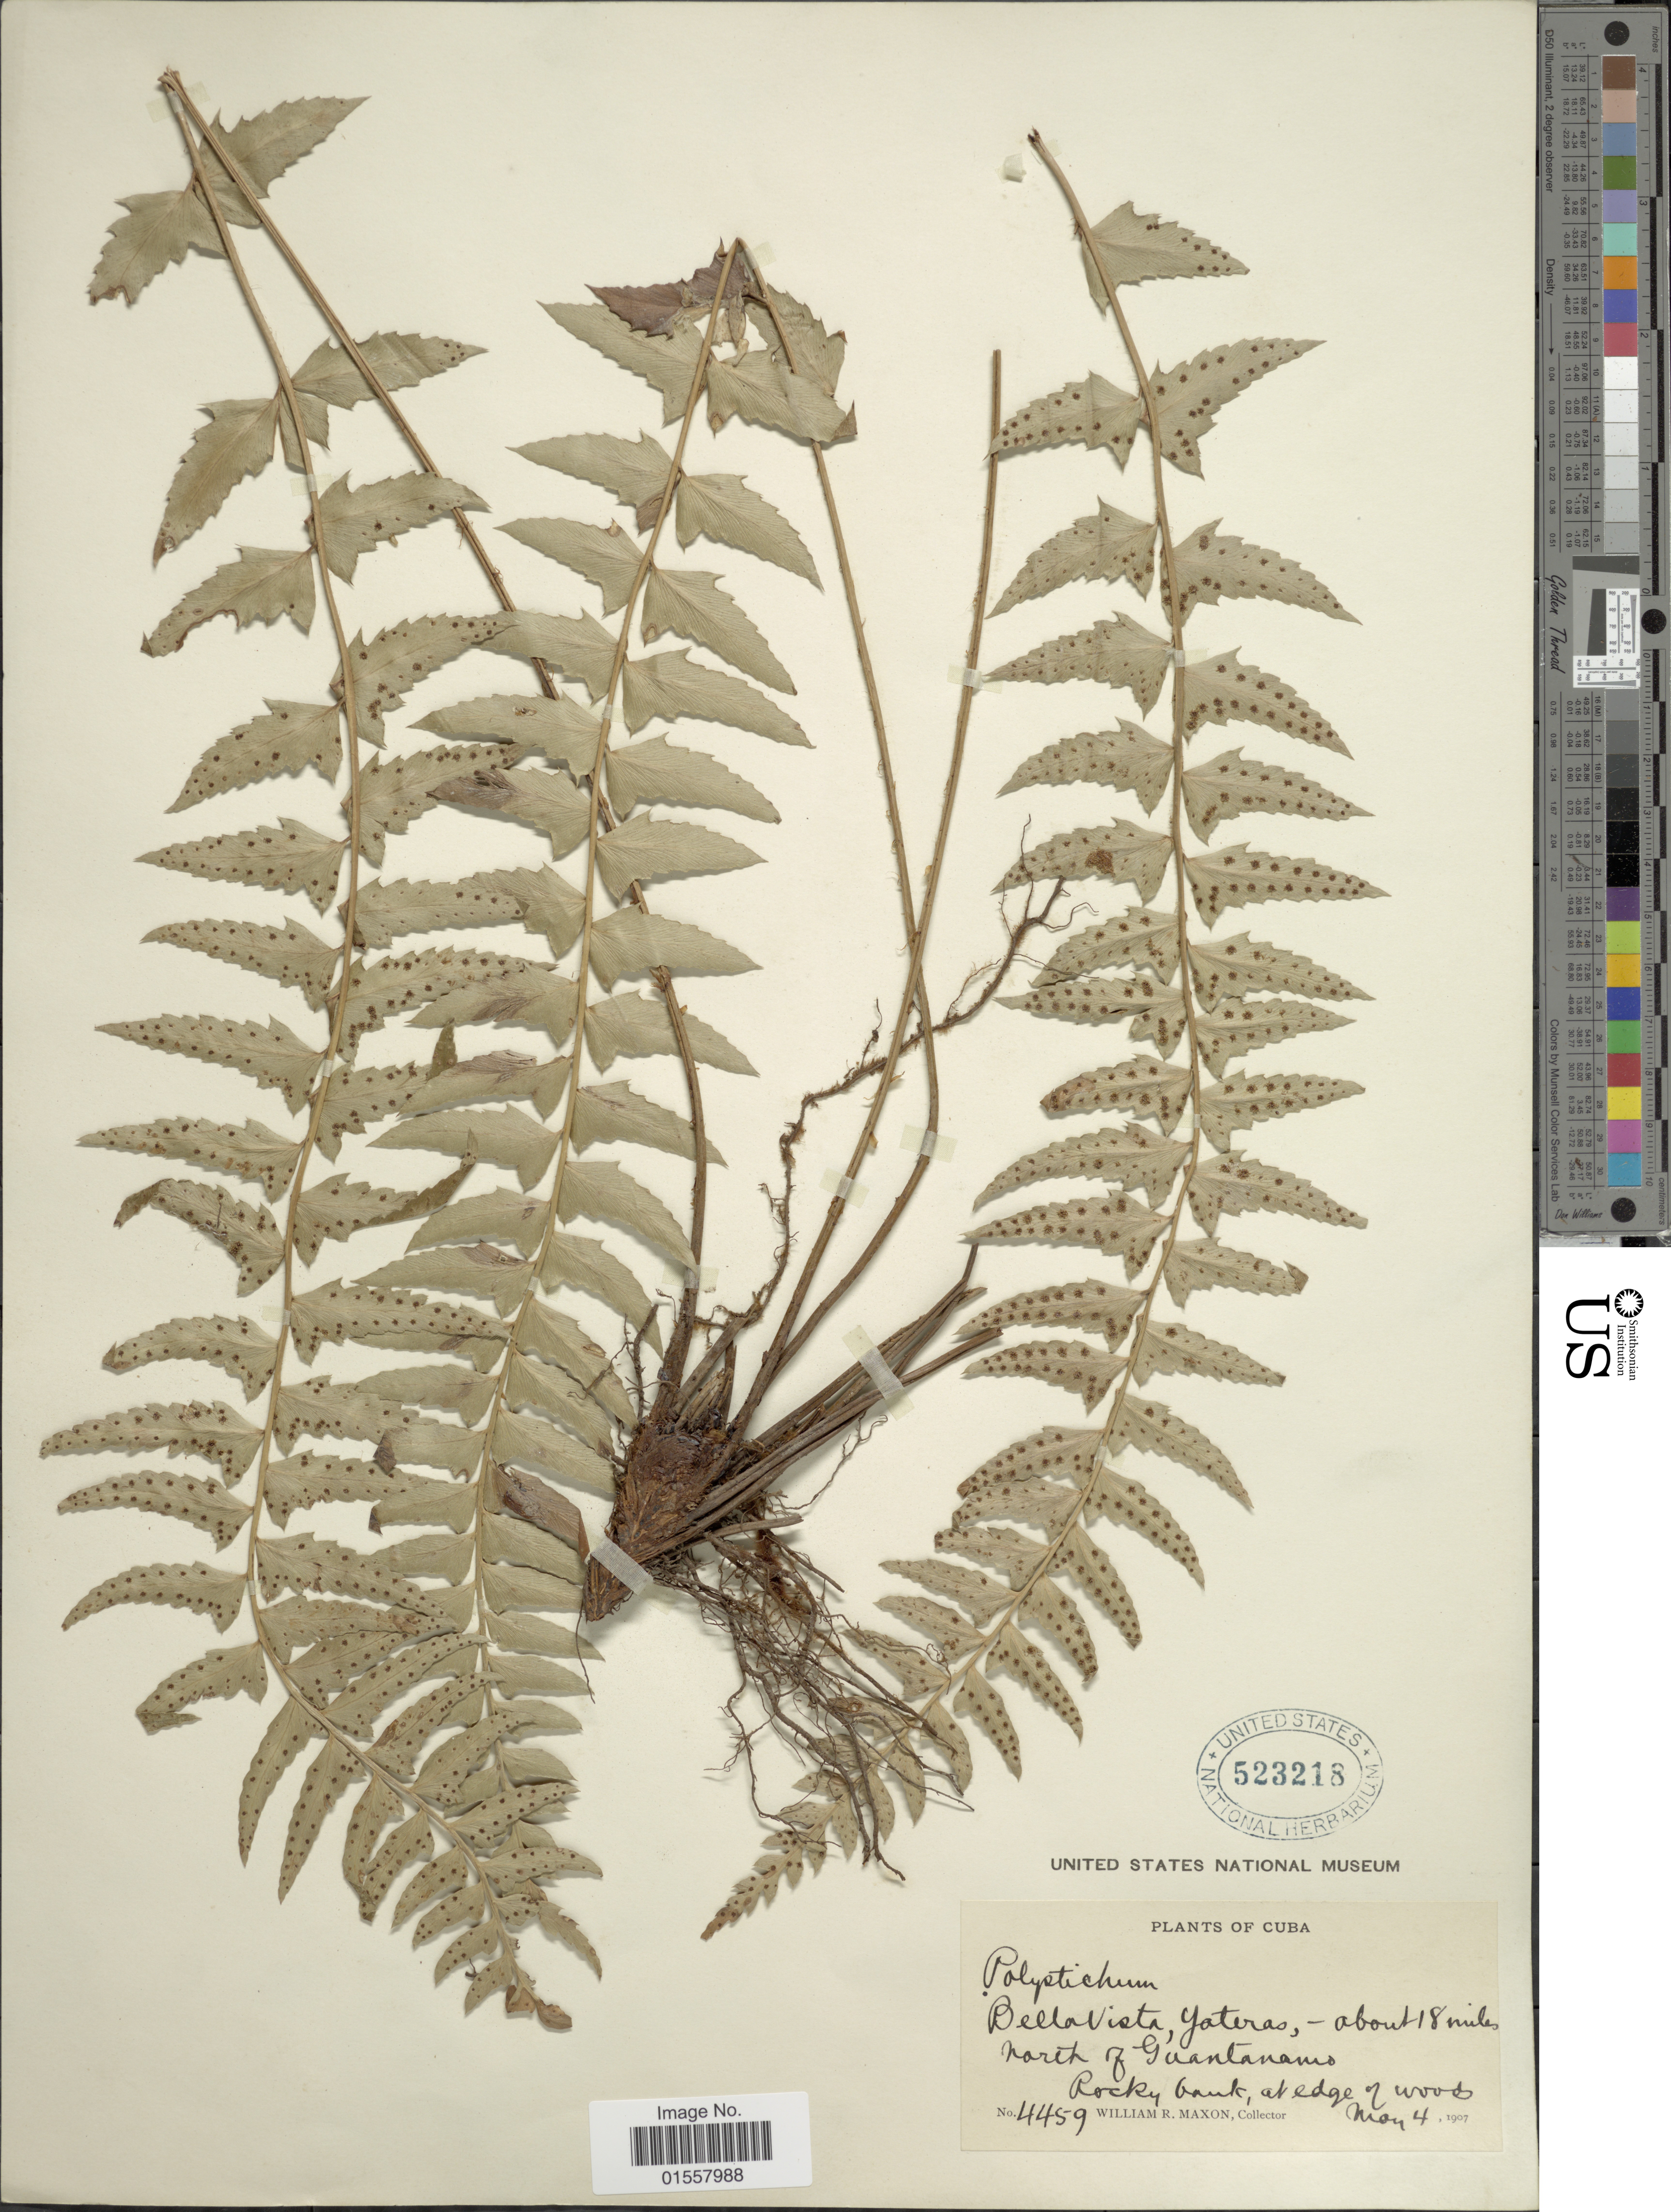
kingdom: Plantae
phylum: Tracheophyta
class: Polypodiopsida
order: Polypodiales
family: Dryopteridaceae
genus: Polystichum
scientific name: Polystichum echinatum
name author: (J.F. Gmel.) C. Chr.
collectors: W. R. Maxon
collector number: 4459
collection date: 1907-05-04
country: Cuba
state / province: Guantánamo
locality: Bella Vista, Yateras, about 18 miles north of Guantanamo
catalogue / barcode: US 523218